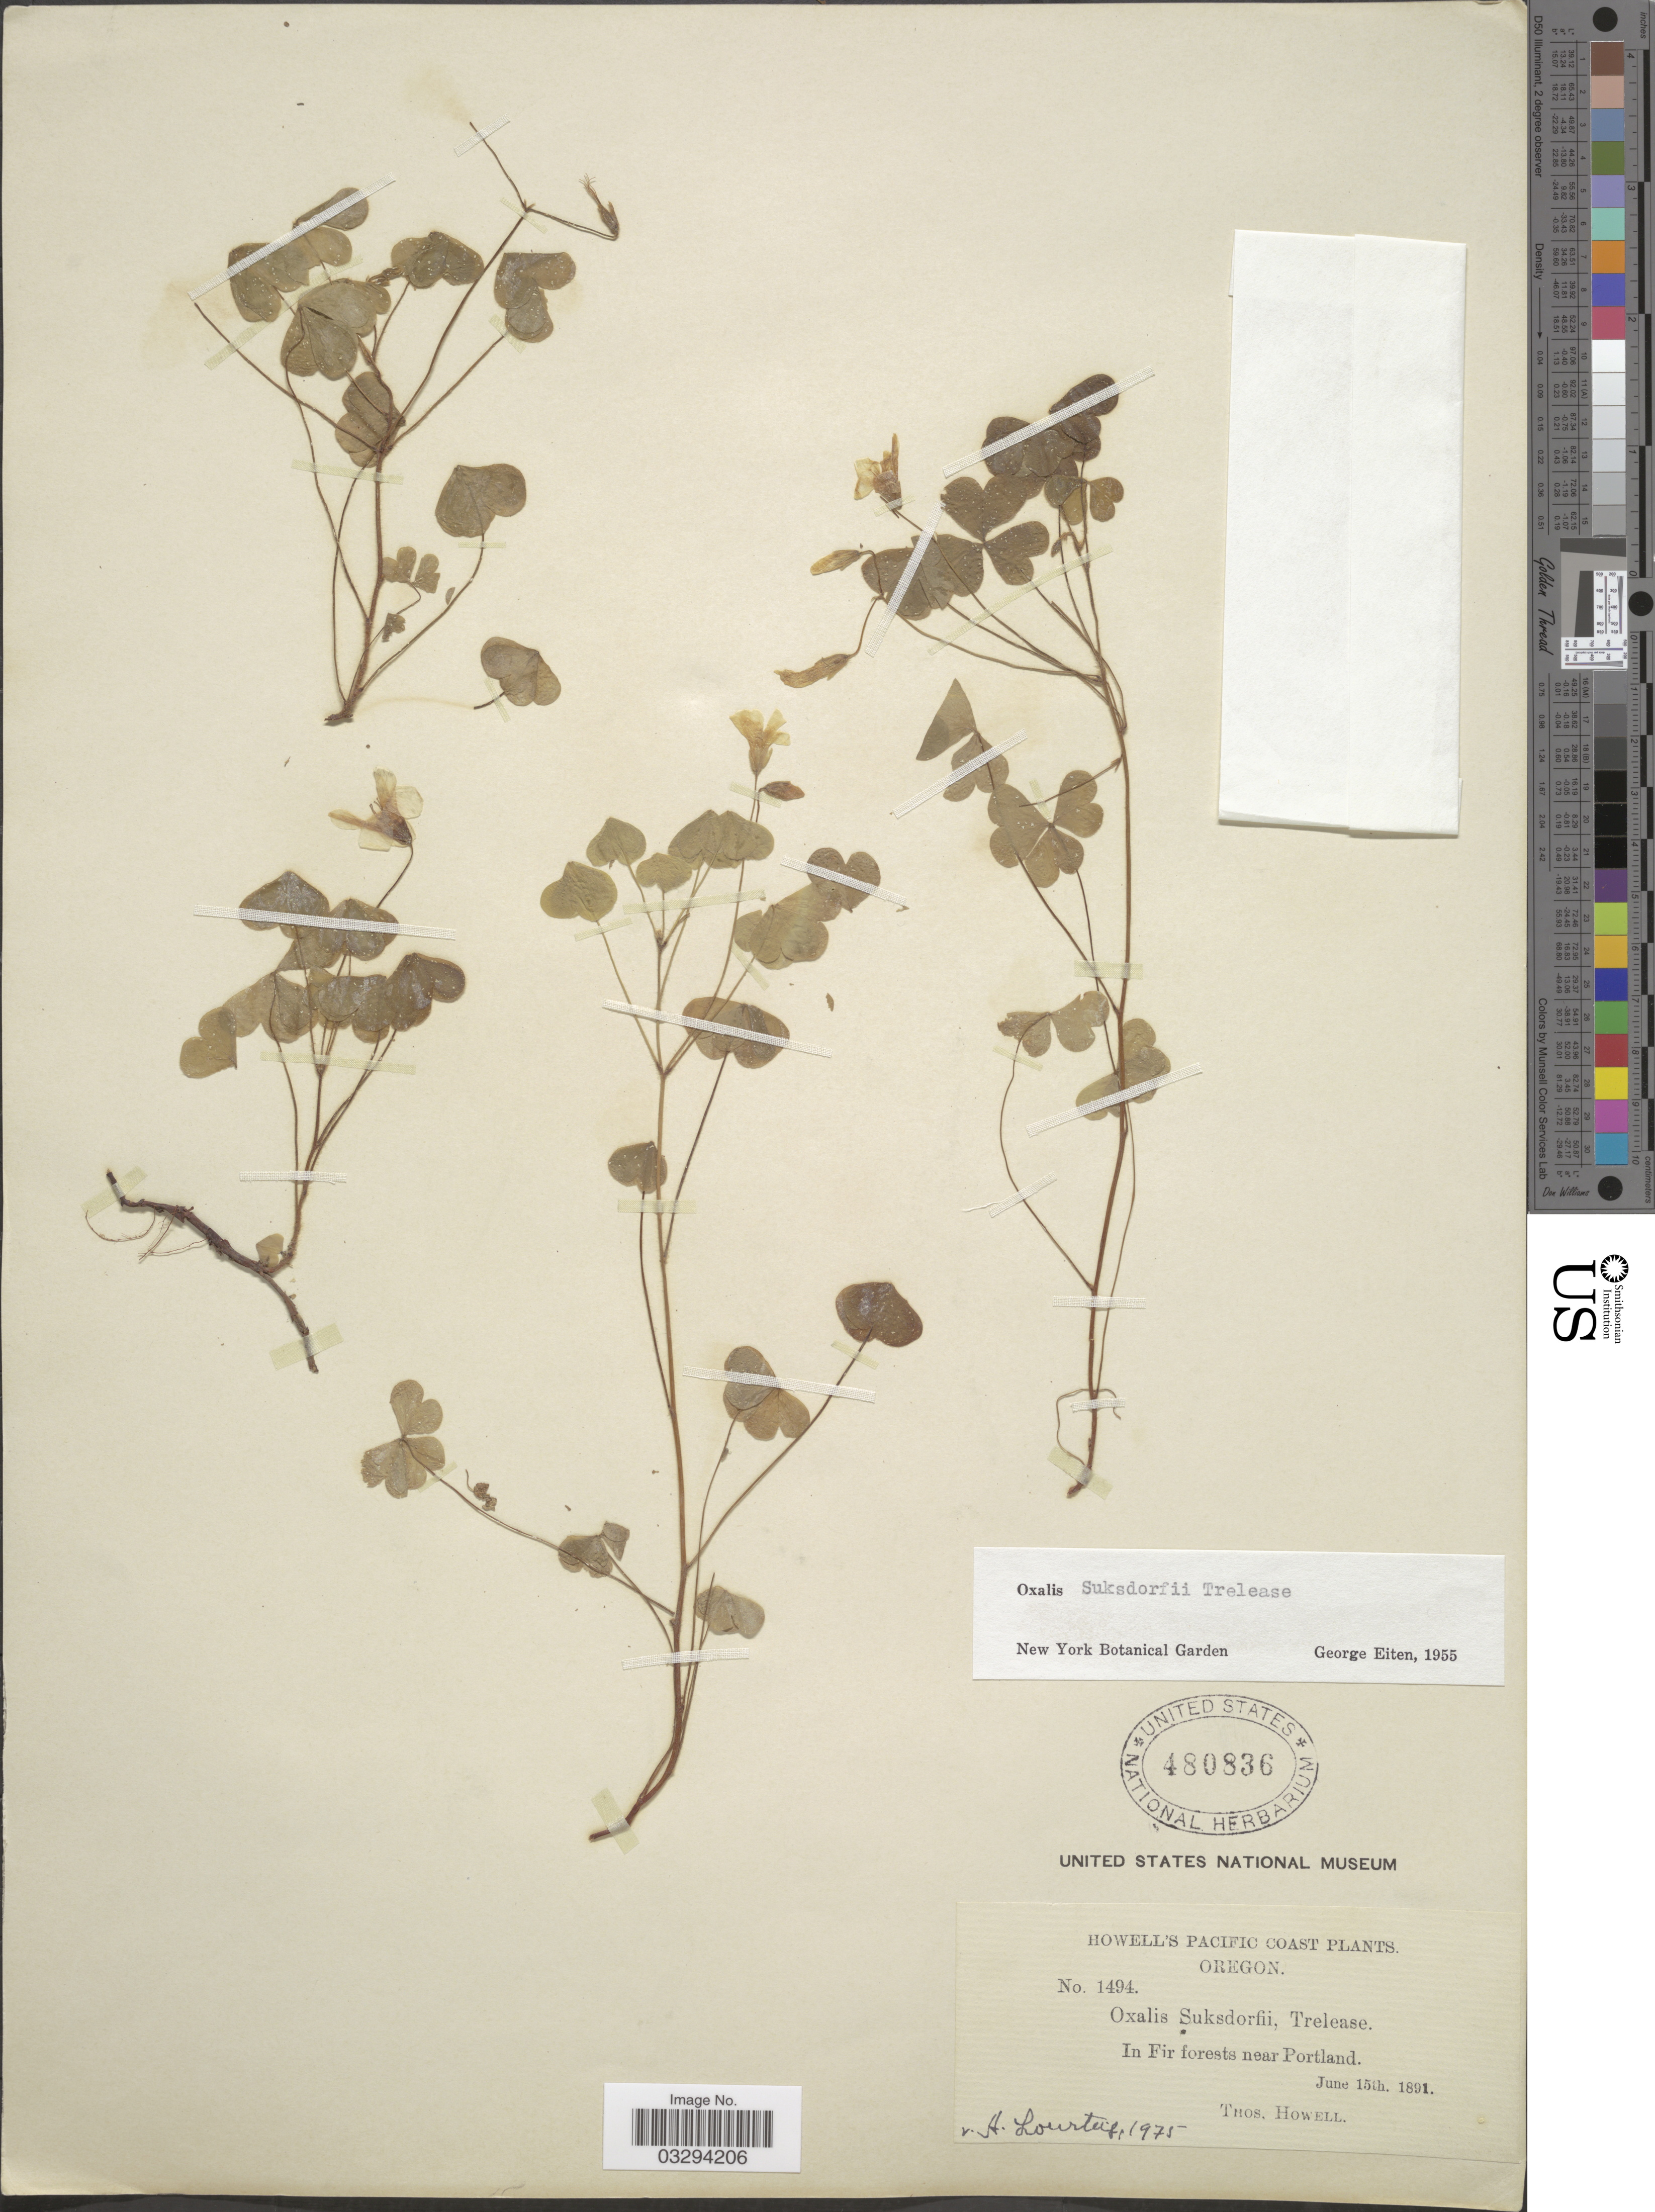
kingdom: Plantae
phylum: Tracheophyta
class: Magnoliopsida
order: Oxalidales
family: Oxalidaceae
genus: Oxalis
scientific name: Oxalis suksdorfii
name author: Trel.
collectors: T. Howell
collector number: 1494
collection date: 1891-06-15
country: United States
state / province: Oregon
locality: Pacific Coast. In Fir forest near Portland.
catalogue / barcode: US 480836